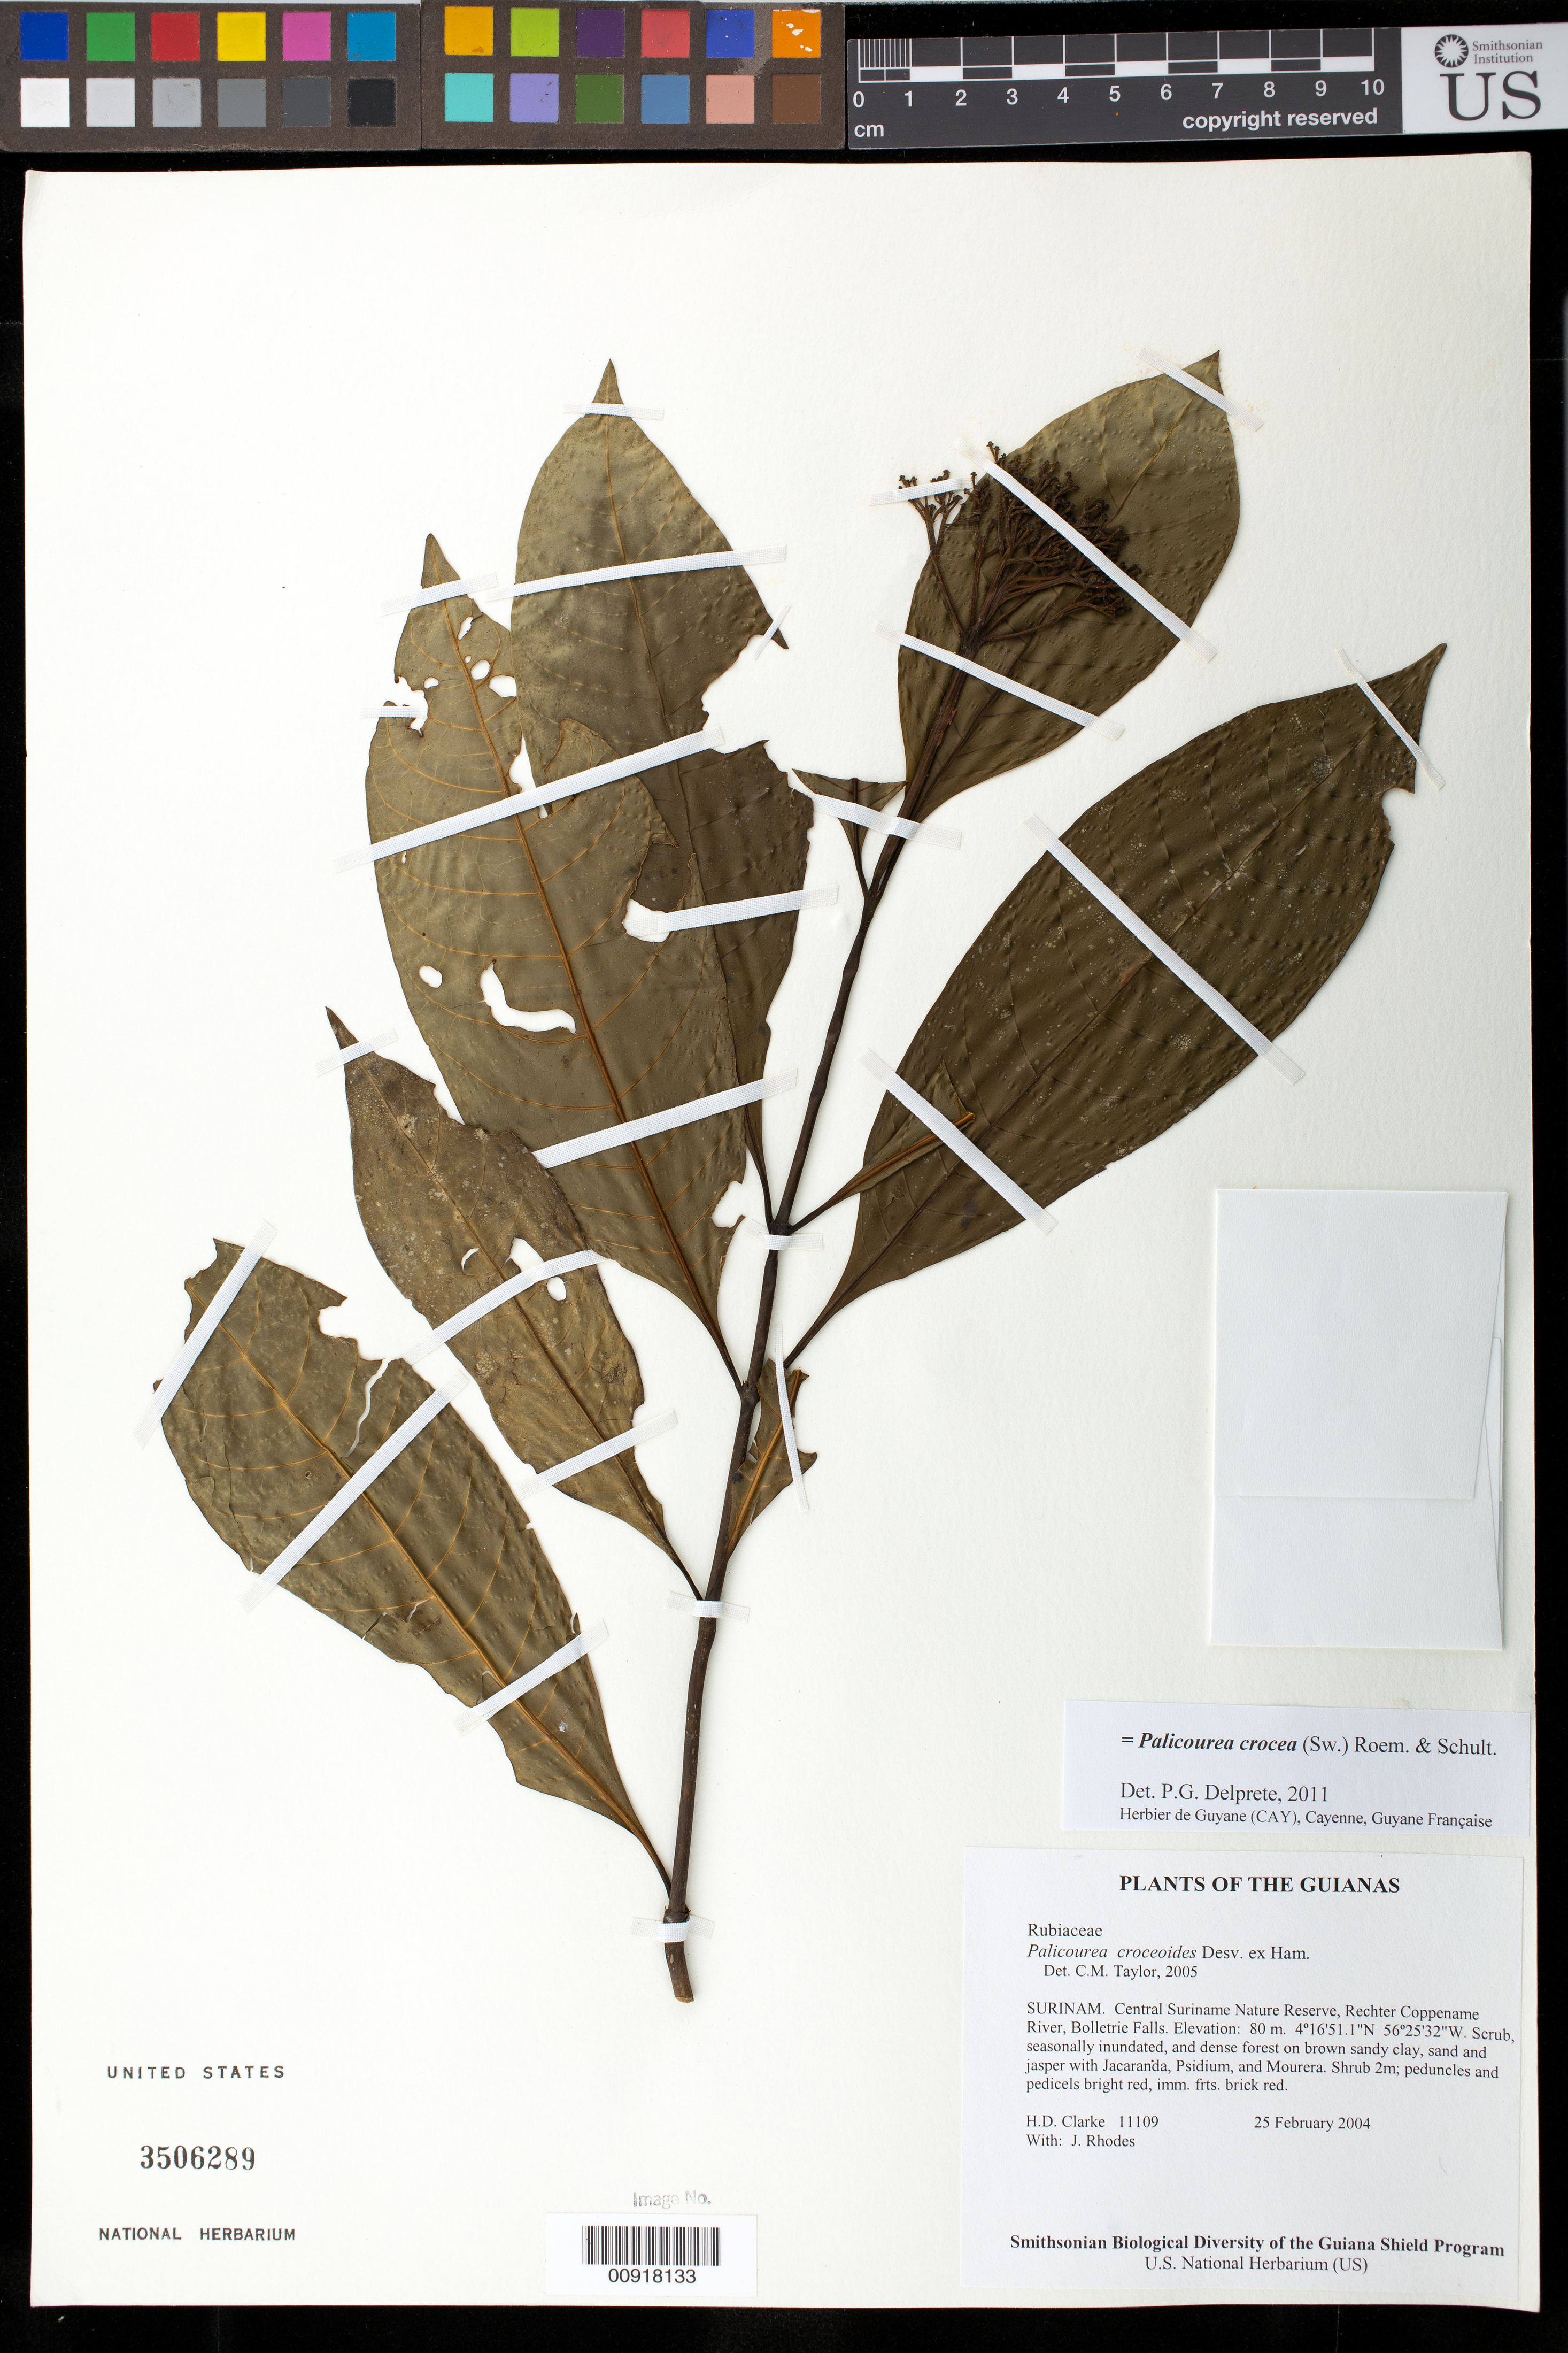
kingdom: Plantae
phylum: Tracheophyta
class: Magnoliopsida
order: Gentianales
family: Rubiaceae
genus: Palicourea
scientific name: Palicourea crocea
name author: (Sw.) Schult.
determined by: Delprete, P. G., Herb. de Guyane Cay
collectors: H. D. Clarke & J. Rhodes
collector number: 11109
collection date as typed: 25 February 2004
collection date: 2004-02-25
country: Suriname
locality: Central Suriname Nature Reserve, Rechter Coppename River, Bolletrie Falls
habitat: Scrub, seasonally inundated, and dense forest on brown sandy clay, sand and jasper with Jacaranda, Psidium, and Mourera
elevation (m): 80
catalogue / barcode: US 3506289